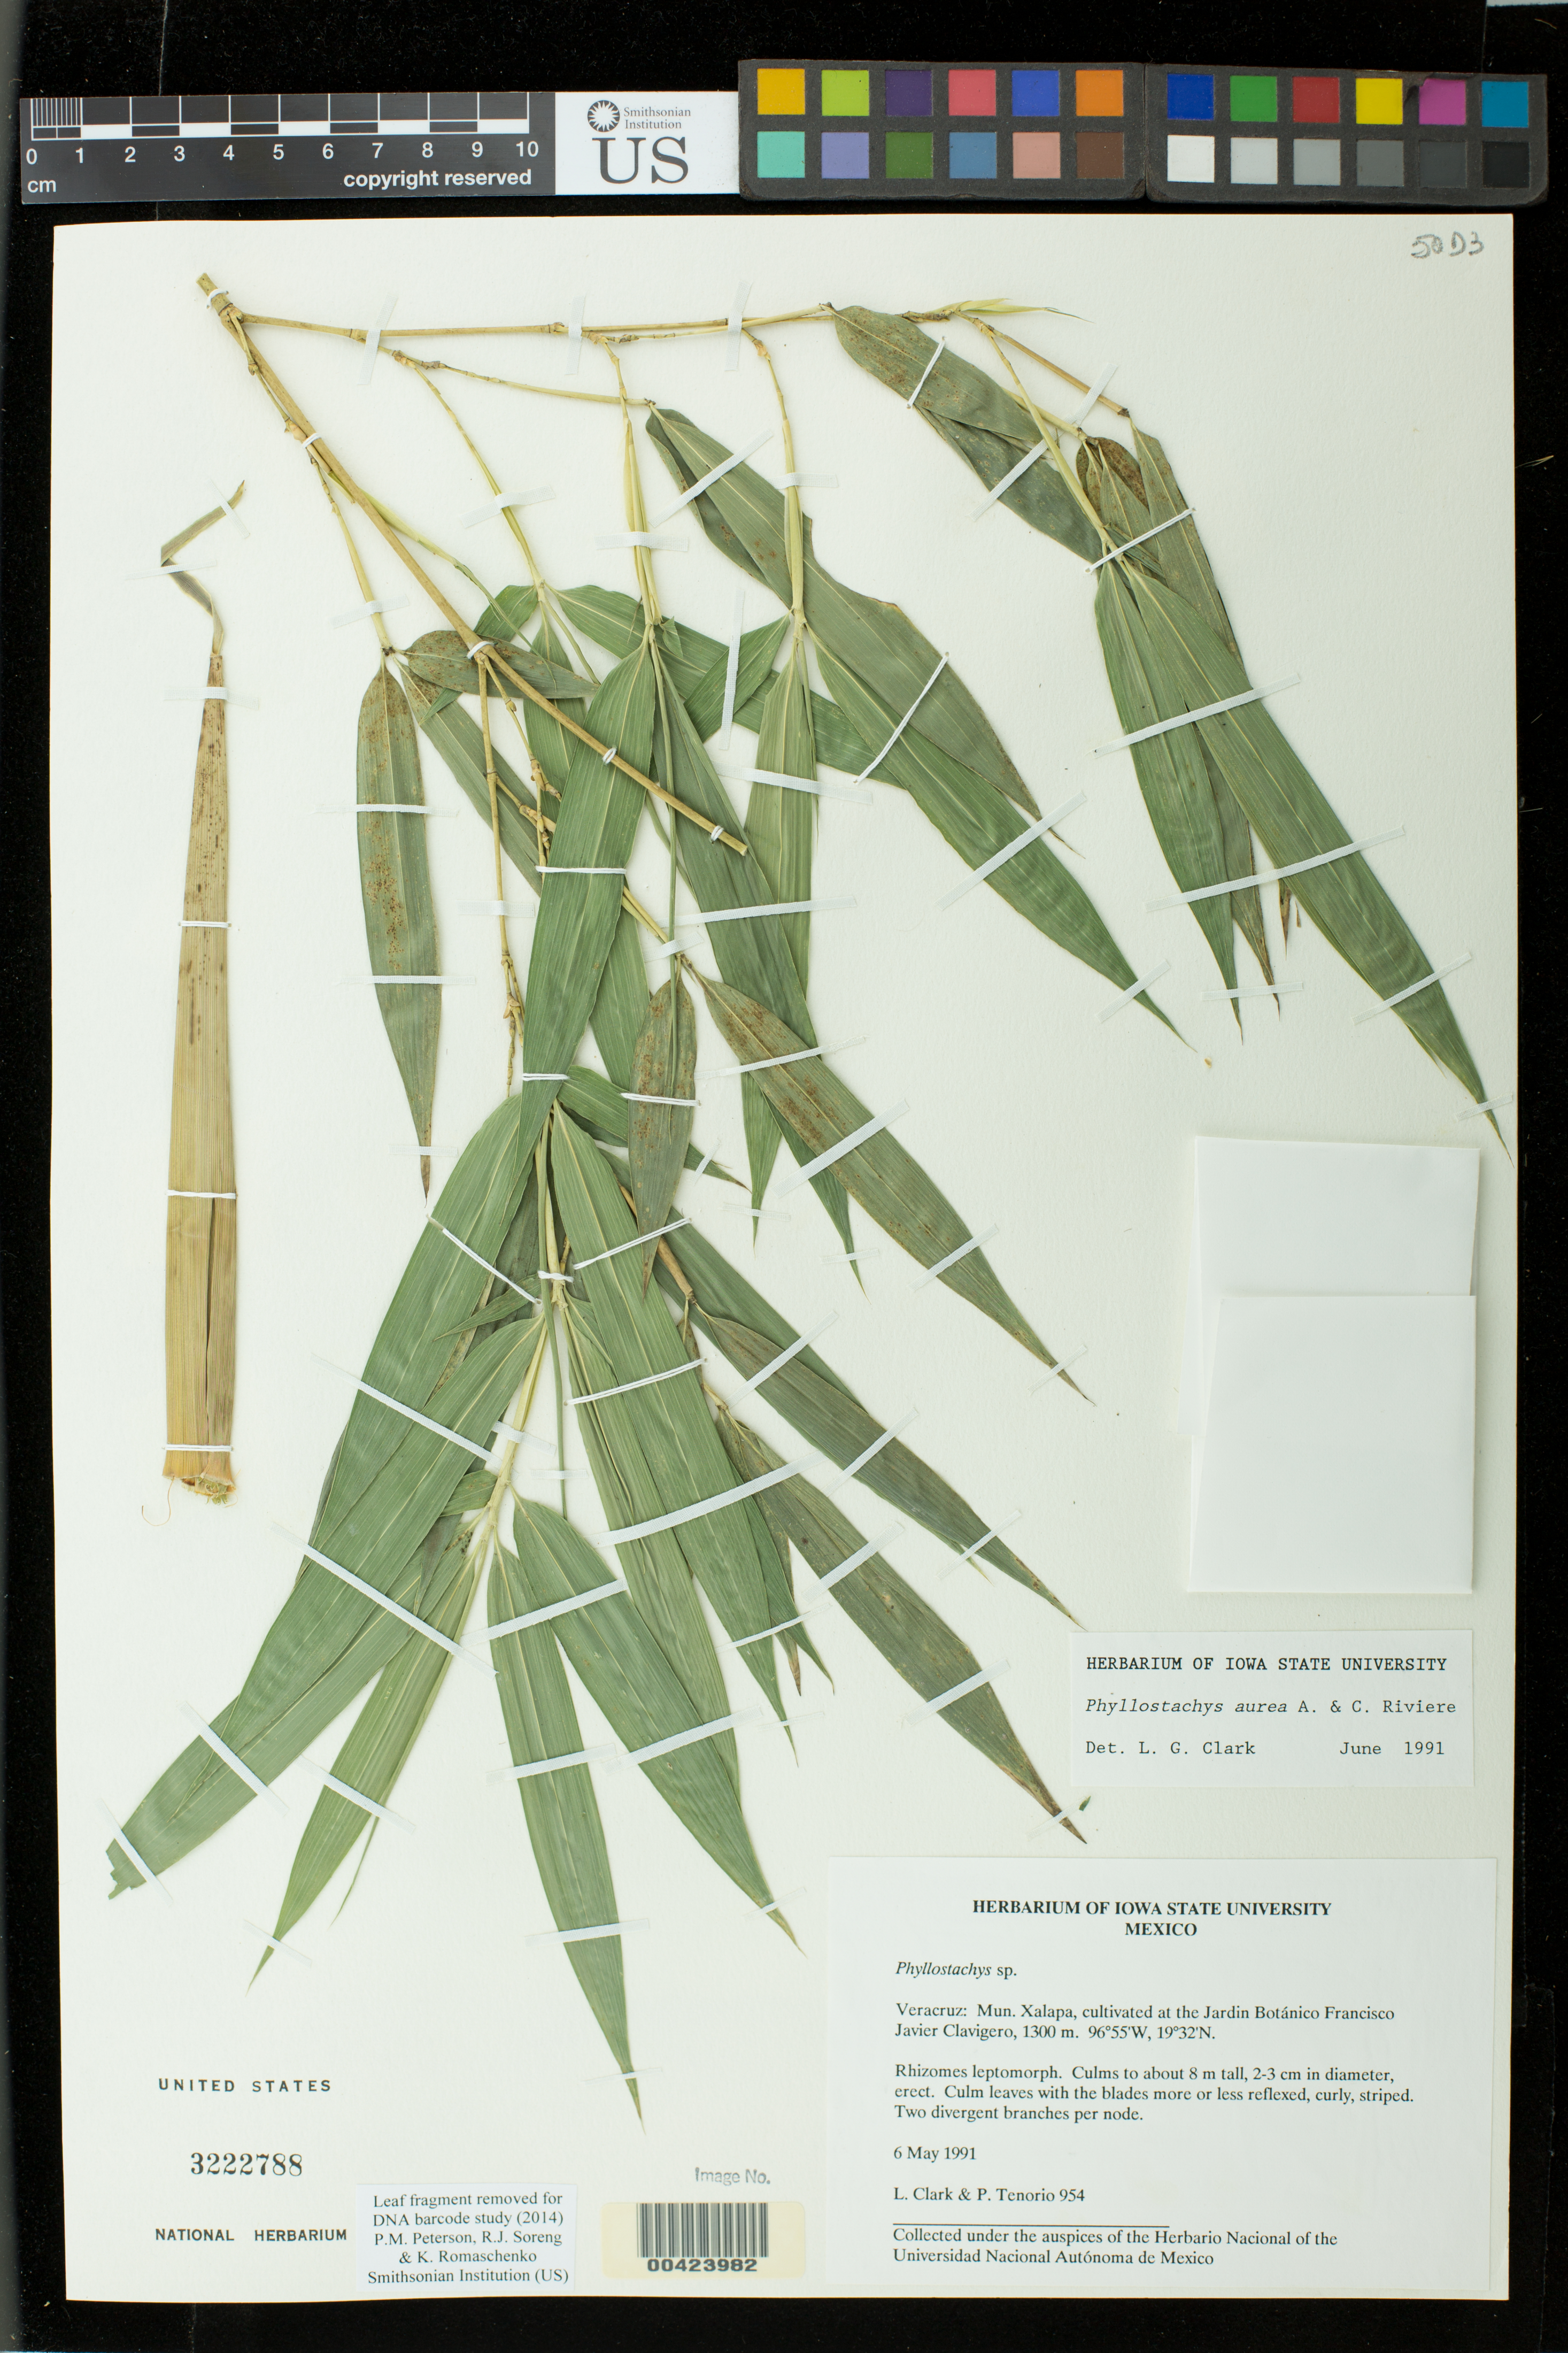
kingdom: Plantae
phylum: Tracheophyta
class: Liliopsida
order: Poales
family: Poaceae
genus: Phyllostachys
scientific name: Phyllostachys aurea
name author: Rivière & C. Rivière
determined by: Clark, Lynn G., (ISC), Iowa State University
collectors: L. G. Clark & P. Tenorio L.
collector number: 954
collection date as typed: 06 May 1991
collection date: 1991-05-06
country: Mexico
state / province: Veracruz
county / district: Xalapa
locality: Cult at Jardin Botanico Francisco Javier Clavigero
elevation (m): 1300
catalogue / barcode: US 3222788